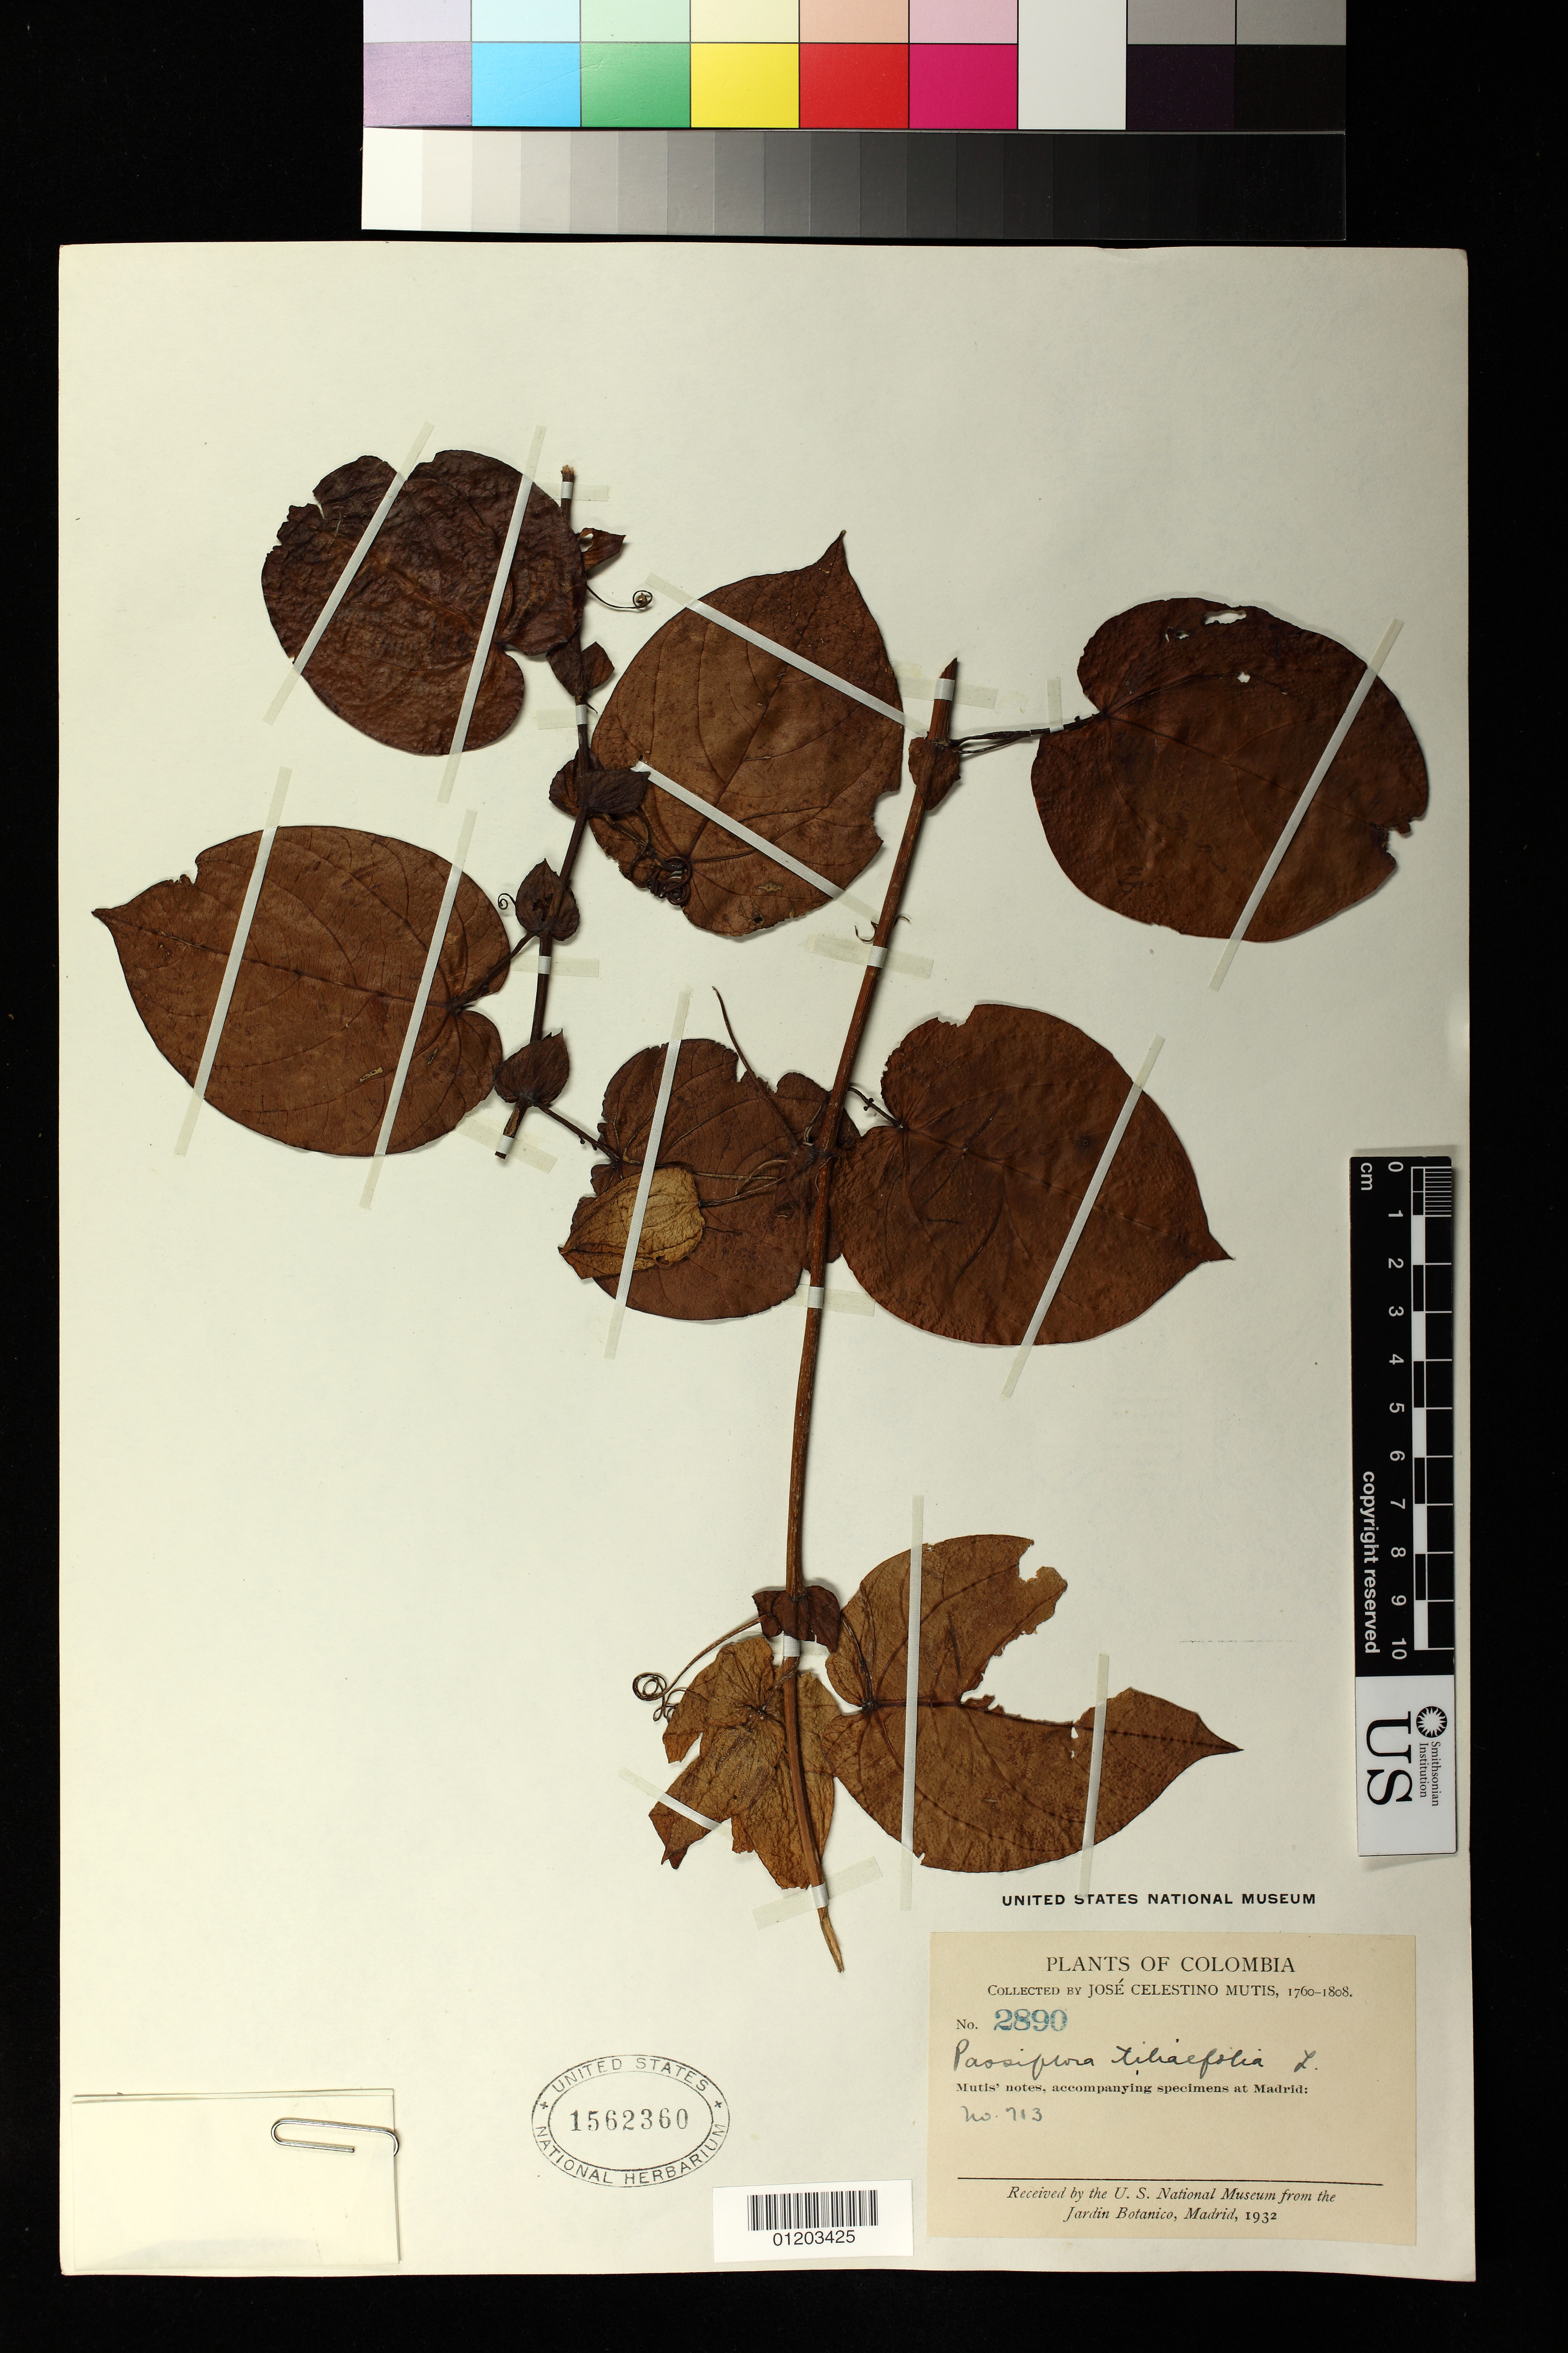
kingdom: Plantae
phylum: Tracheophyta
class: Magnoliopsida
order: Malpighiales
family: Passifloraceae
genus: Passiflora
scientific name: Passiflora tiliifolia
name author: L.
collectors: J. C. B. Mutis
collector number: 2890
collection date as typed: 1760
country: Colombia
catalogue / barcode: US 1562360